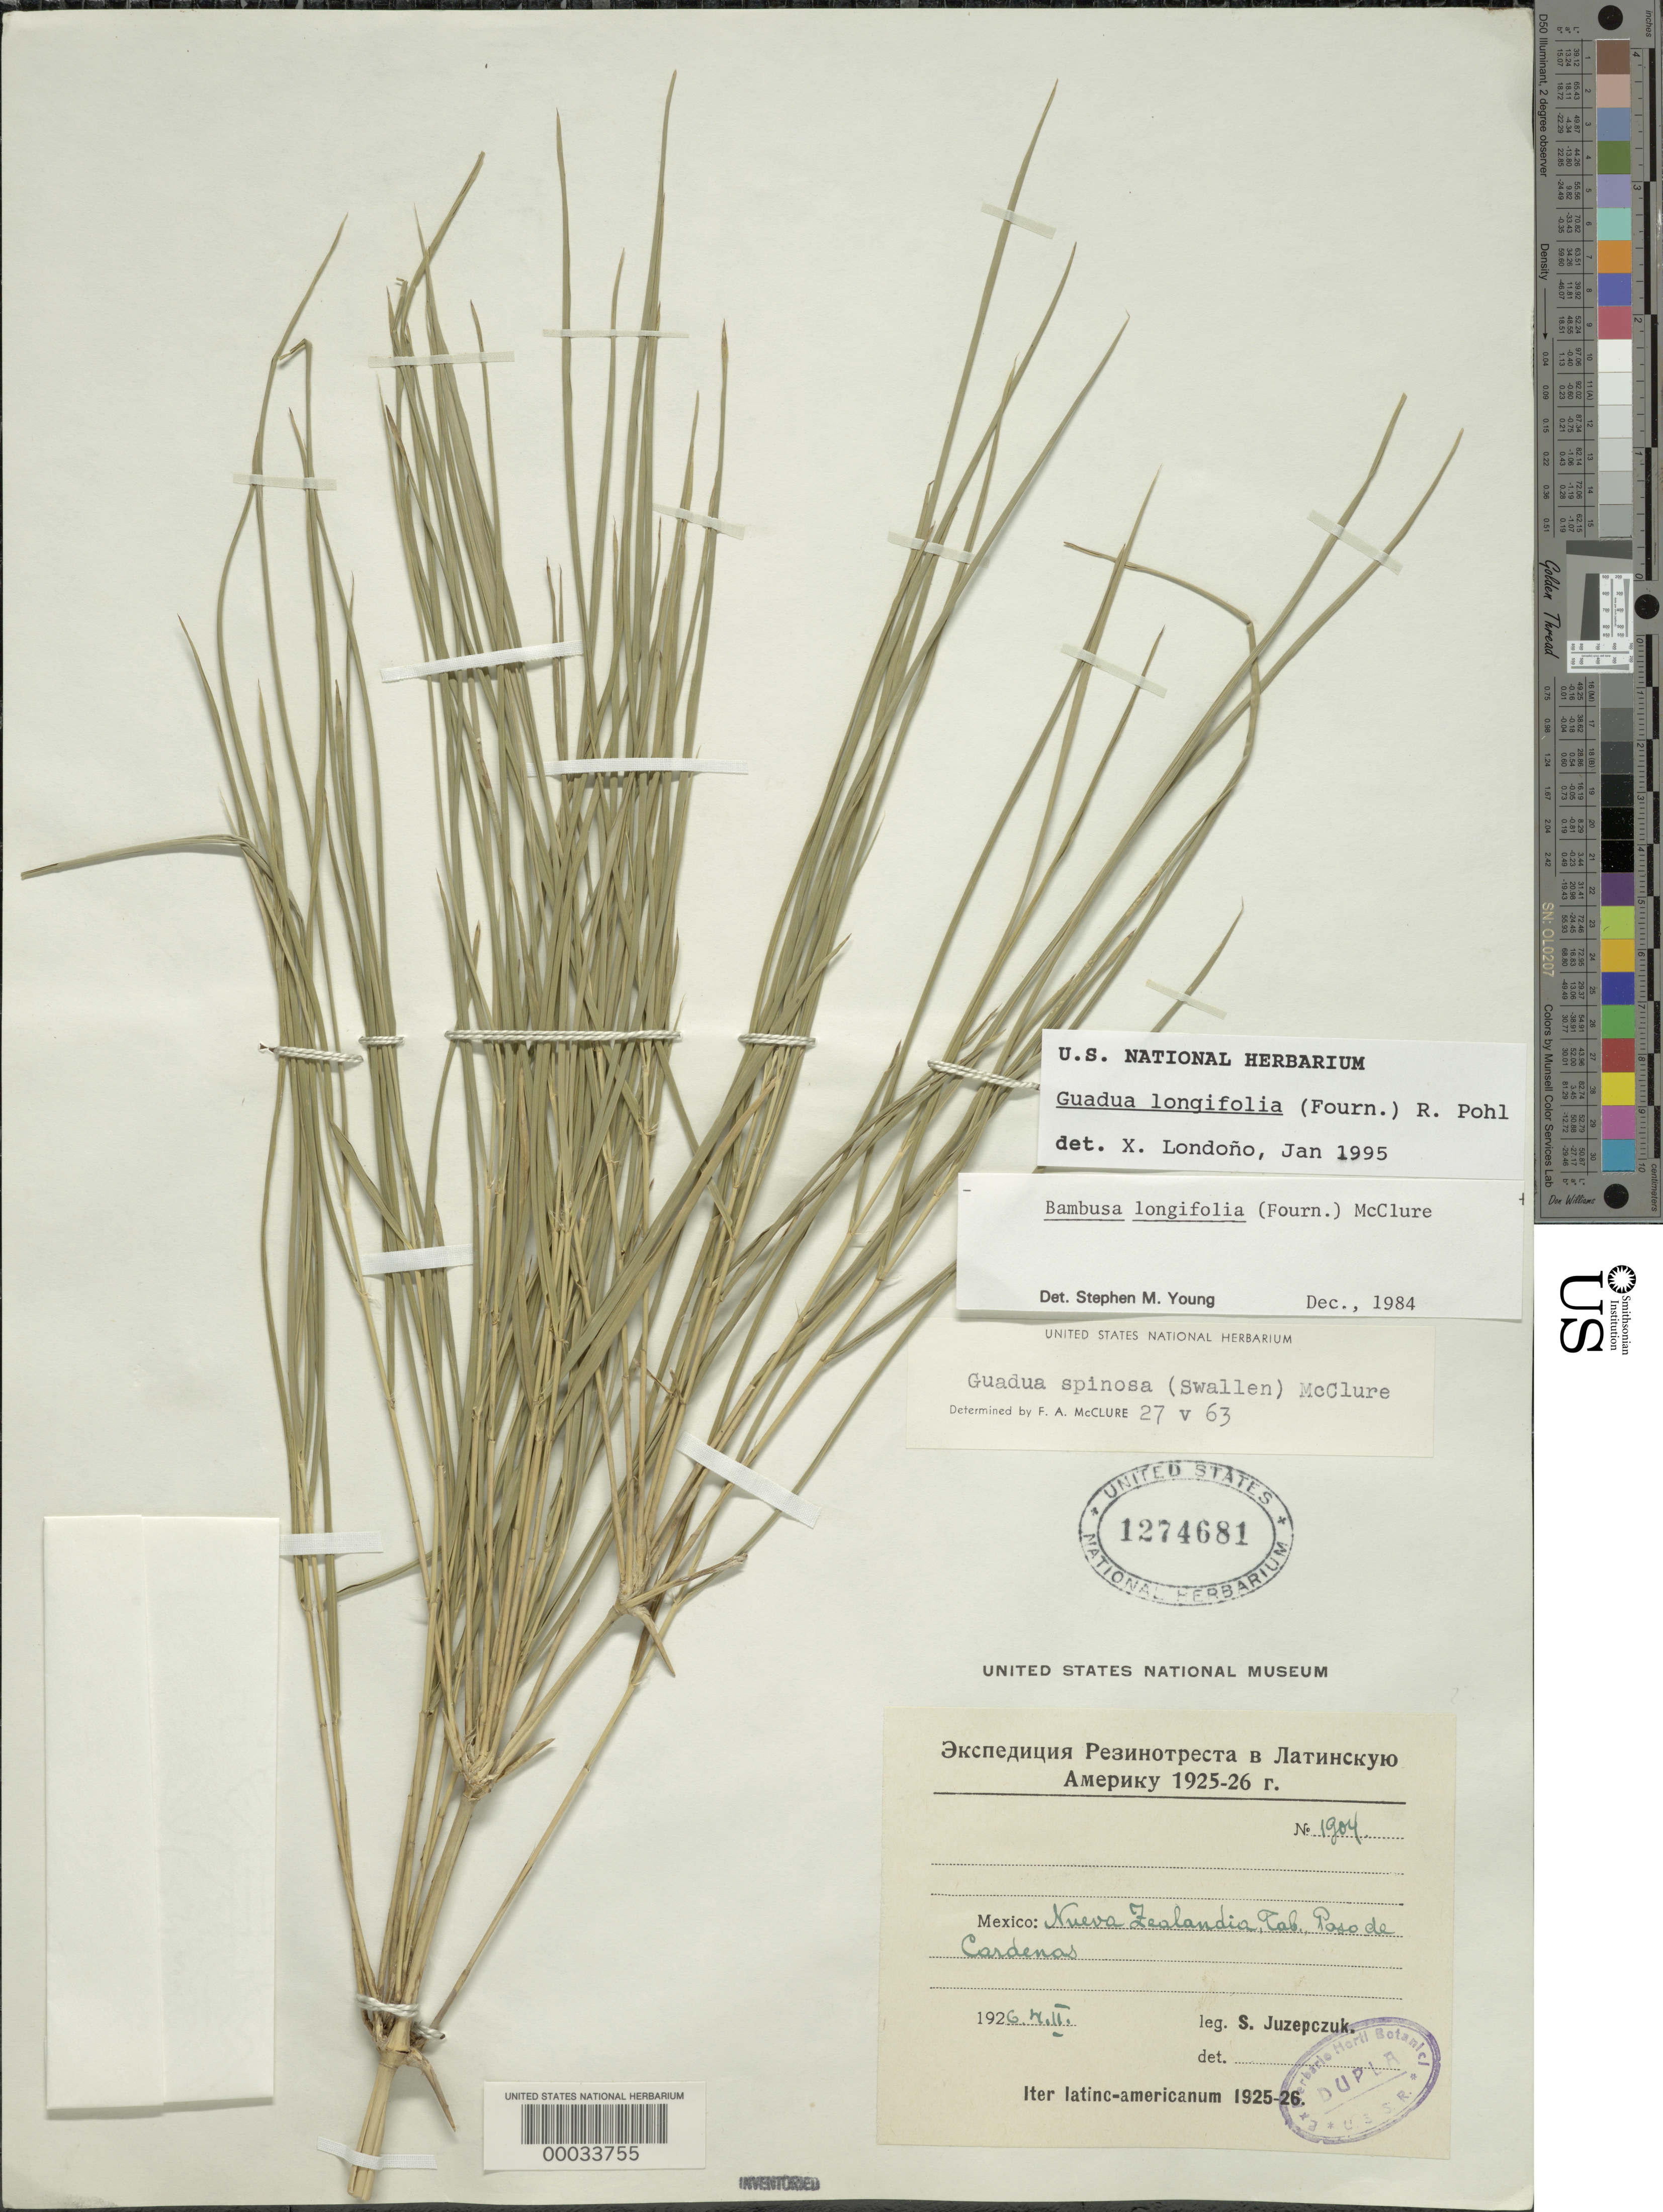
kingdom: Plantae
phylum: Tracheophyta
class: Liliopsida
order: Poales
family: Poaceae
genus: Guadua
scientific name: Guadua longifolia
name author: (E. Fourn.) R.W. Pohl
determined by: Londoño, X., (TULV), Jardin Botanico "Juan Maria Cespedes"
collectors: S. V. Juzepczuk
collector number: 1904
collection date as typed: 11 Feb 1926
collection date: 1926-02-11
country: Mexico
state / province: Tabasco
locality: Nueva Fealandia, Paso de Cardenas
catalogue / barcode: US 1274681